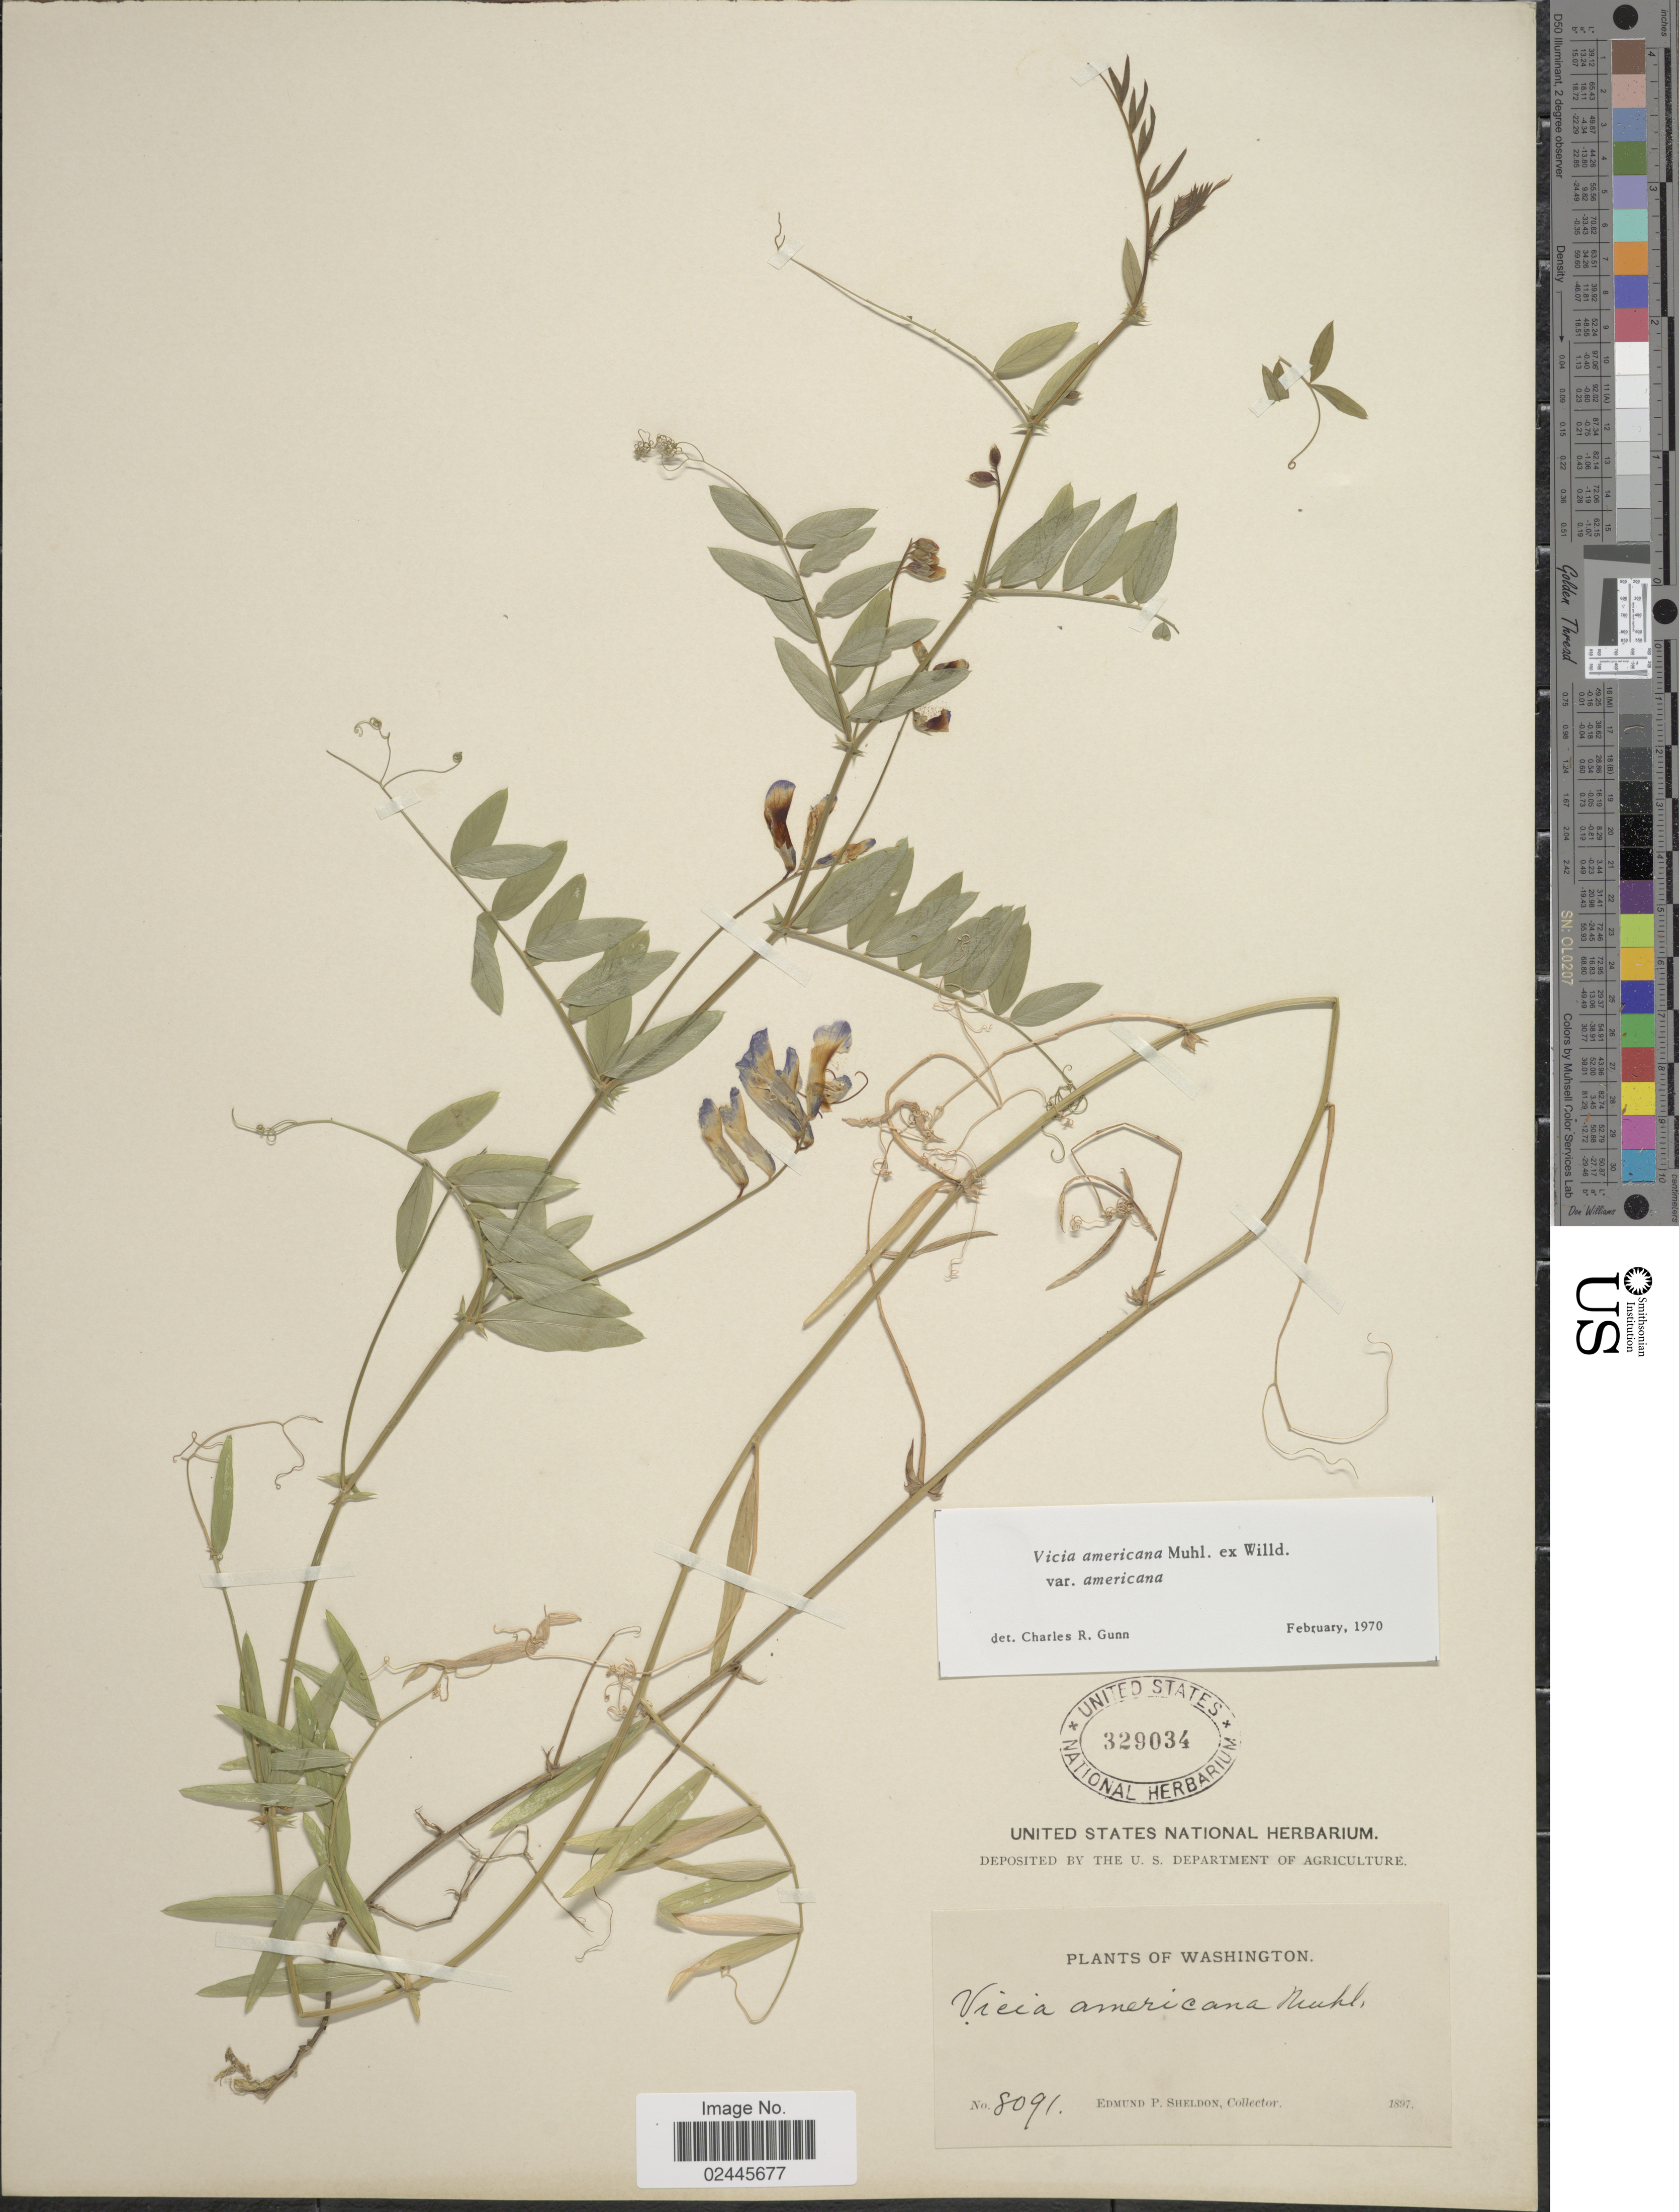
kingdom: Plantae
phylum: Tracheophyta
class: Magnoliopsida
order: Fabales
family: Fabaceae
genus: Vicia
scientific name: Vicia americana var. americana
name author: Muhl. ex Willd.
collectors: E. P. Sheldon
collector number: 8091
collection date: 1897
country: United States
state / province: Washington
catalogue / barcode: US 329034